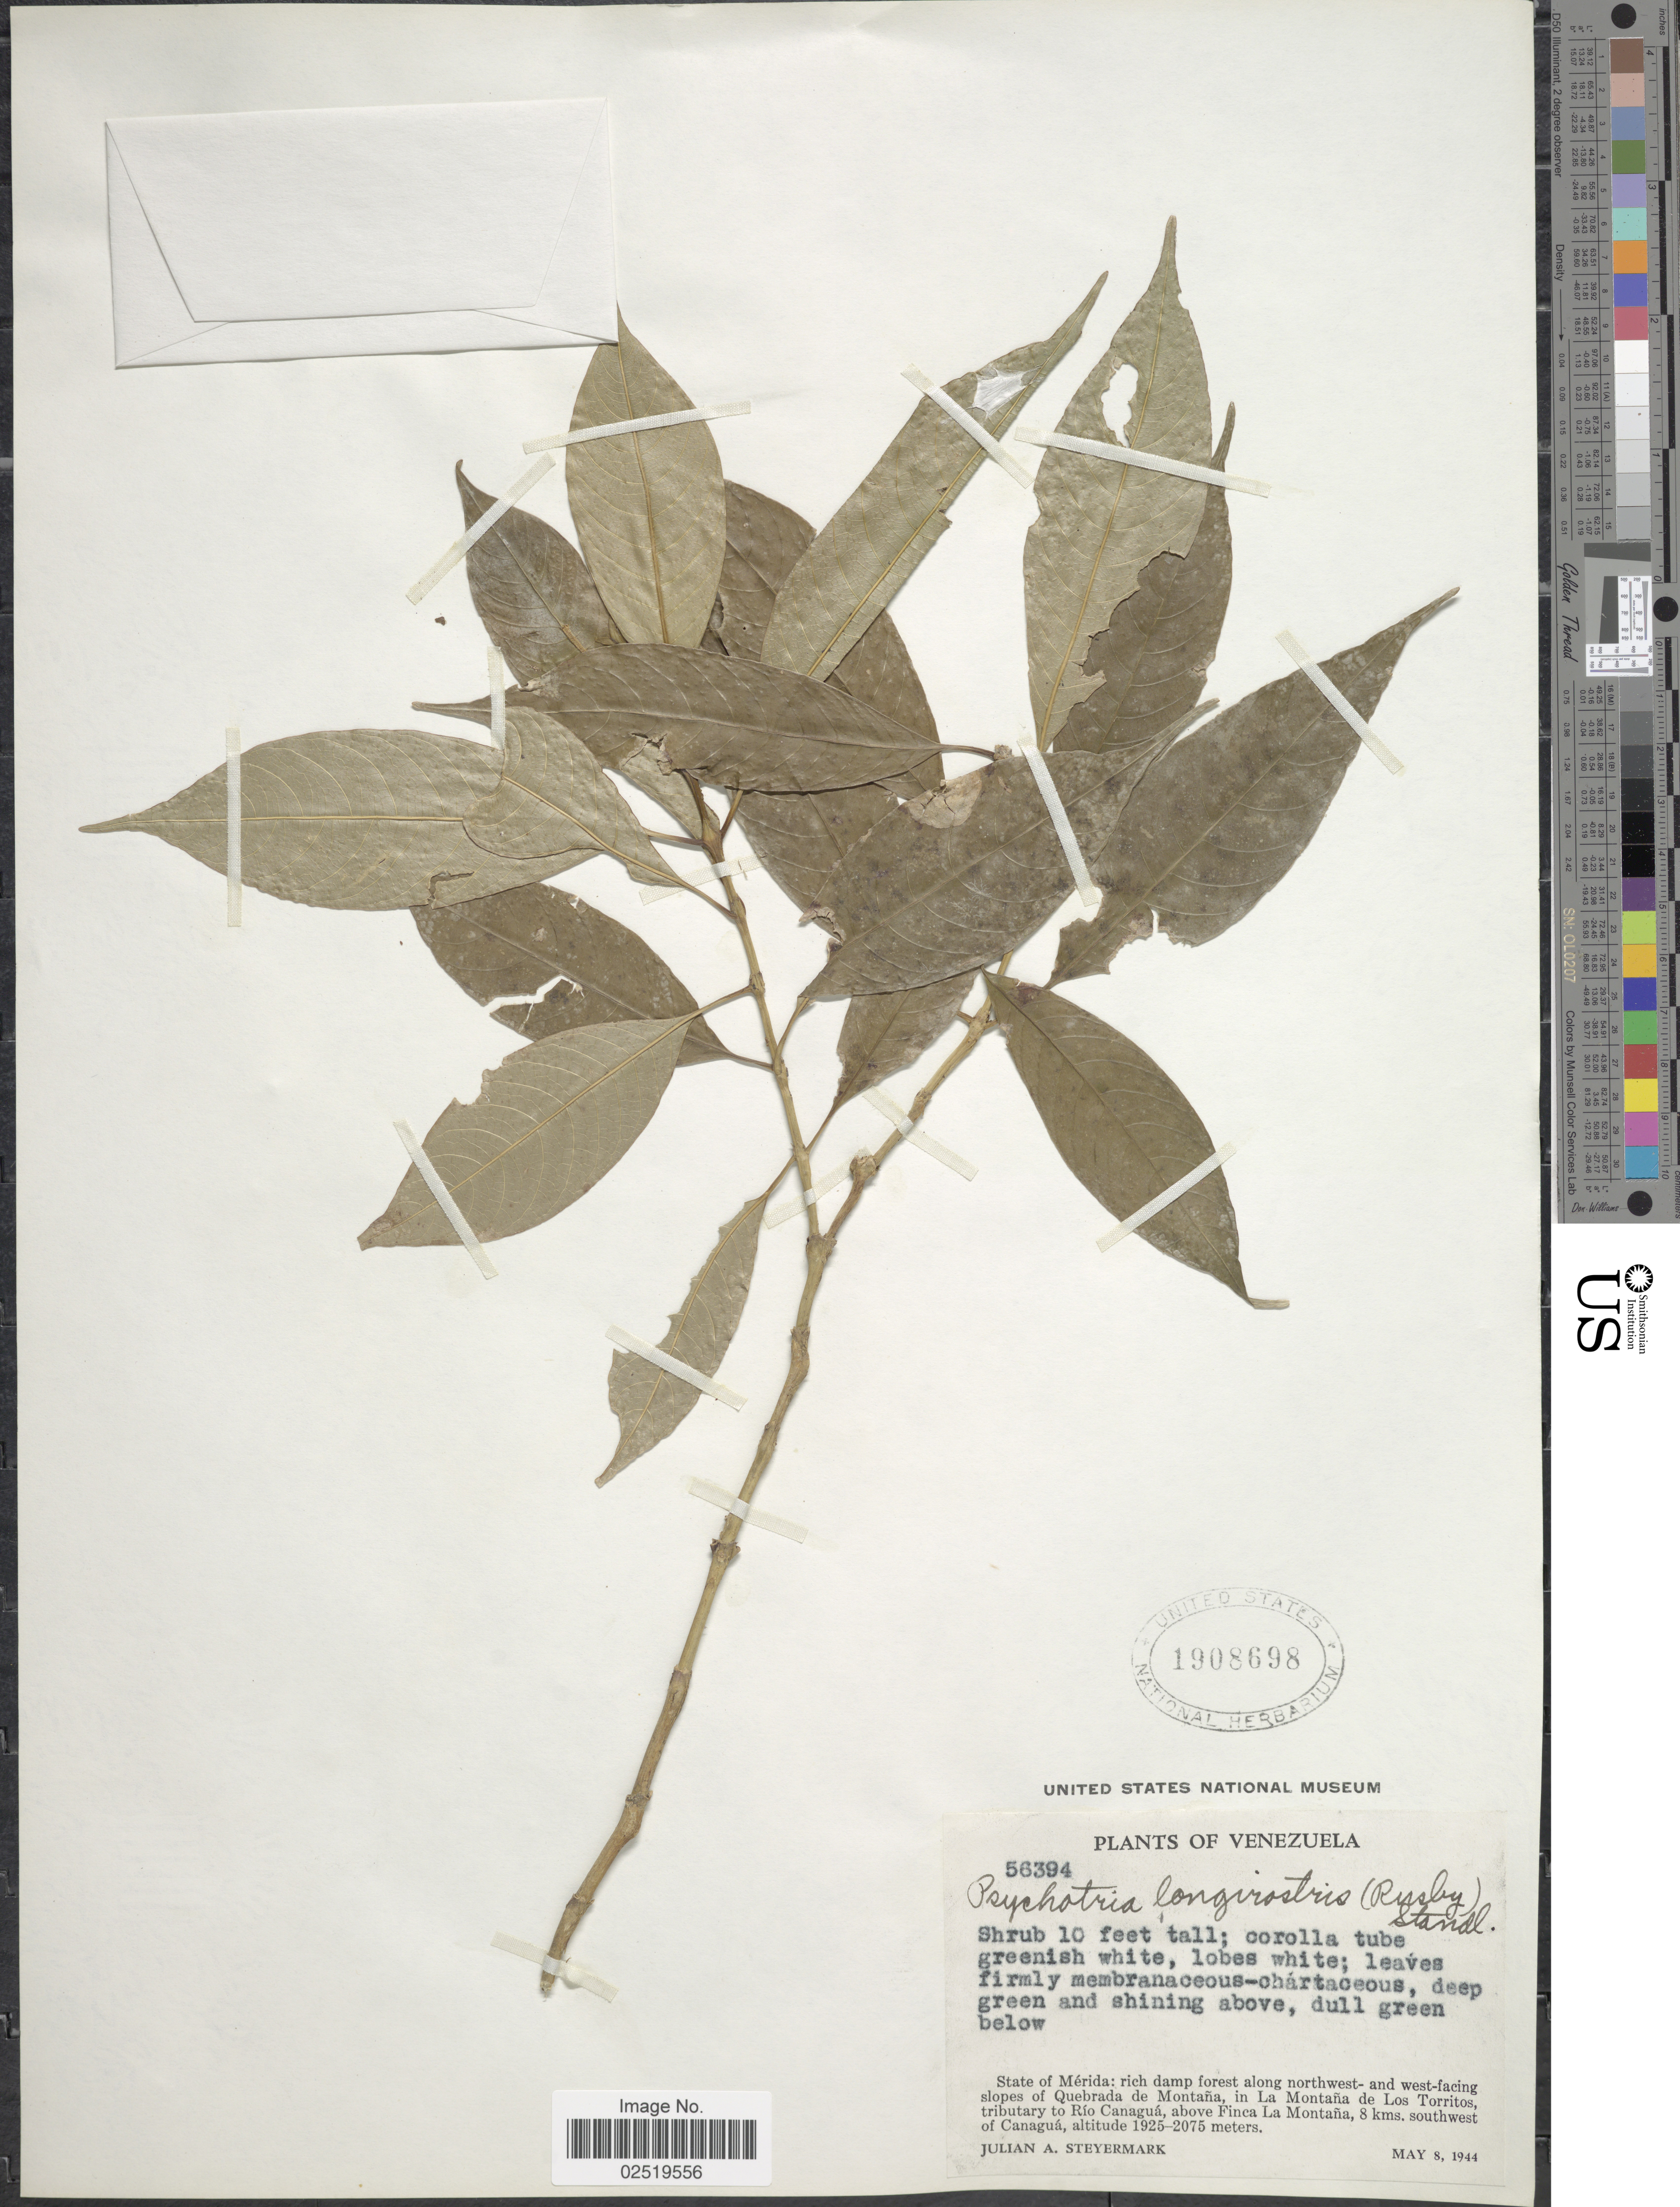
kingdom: Plantae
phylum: Tracheophyta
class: Magnoliopsida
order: Gentianales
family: Rubiaceae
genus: Psychotria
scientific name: Psychotria longirostris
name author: (Rusby) Standl.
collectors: J. Steyermark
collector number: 56394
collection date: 1944-05-08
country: Venezuela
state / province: Mérida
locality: Rich damp forest along northwest-and west-facing slopes of Quebrada de Montana, in La Montana de Los Torritos tributary to Rio Canagua, above Finca La Montana, 8 kms. southwest of Canagua.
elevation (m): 1925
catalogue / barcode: US 1908698